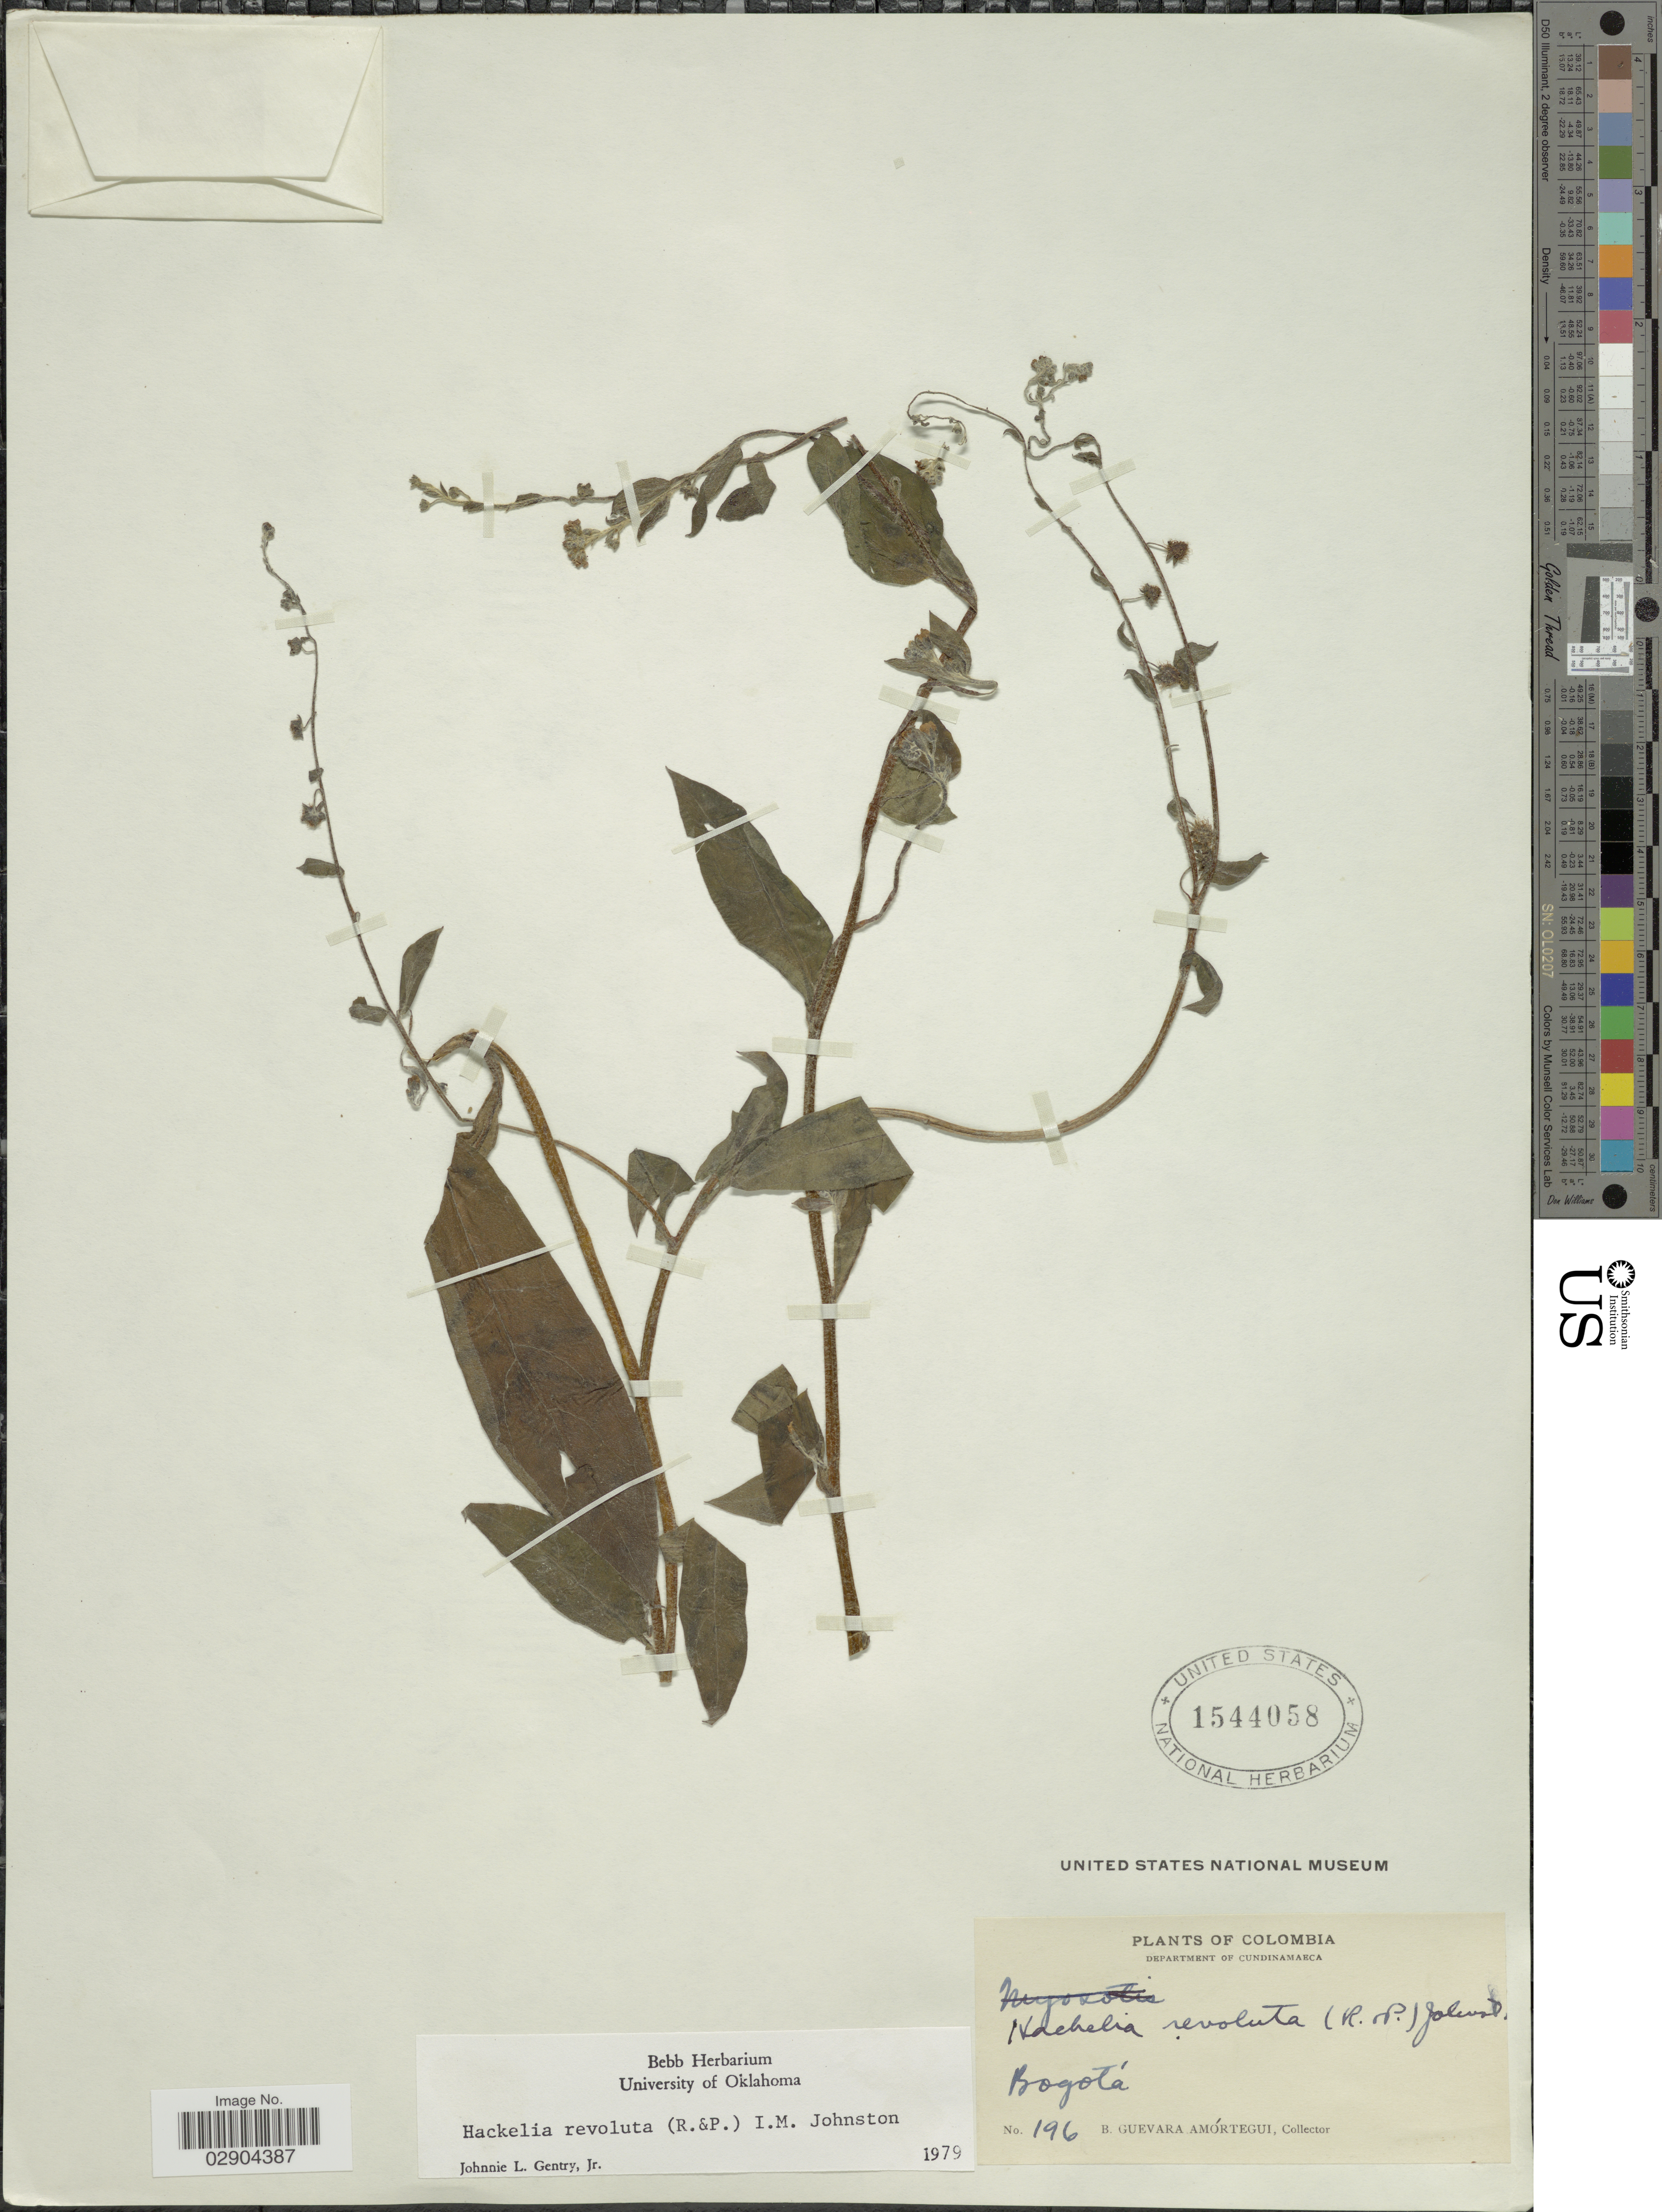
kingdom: Plantae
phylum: Tracheophyta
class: Magnoliopsida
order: Boraginales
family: Boraginaceae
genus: Hackelia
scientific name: Hackelia revoluta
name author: (Ruiz & Pav.) I.M. Johnst.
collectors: B. Guevara Amortegui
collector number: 196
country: Colombia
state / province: Cundinamarca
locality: Department of Cundinamarca. Bogotá.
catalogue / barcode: US 1544058